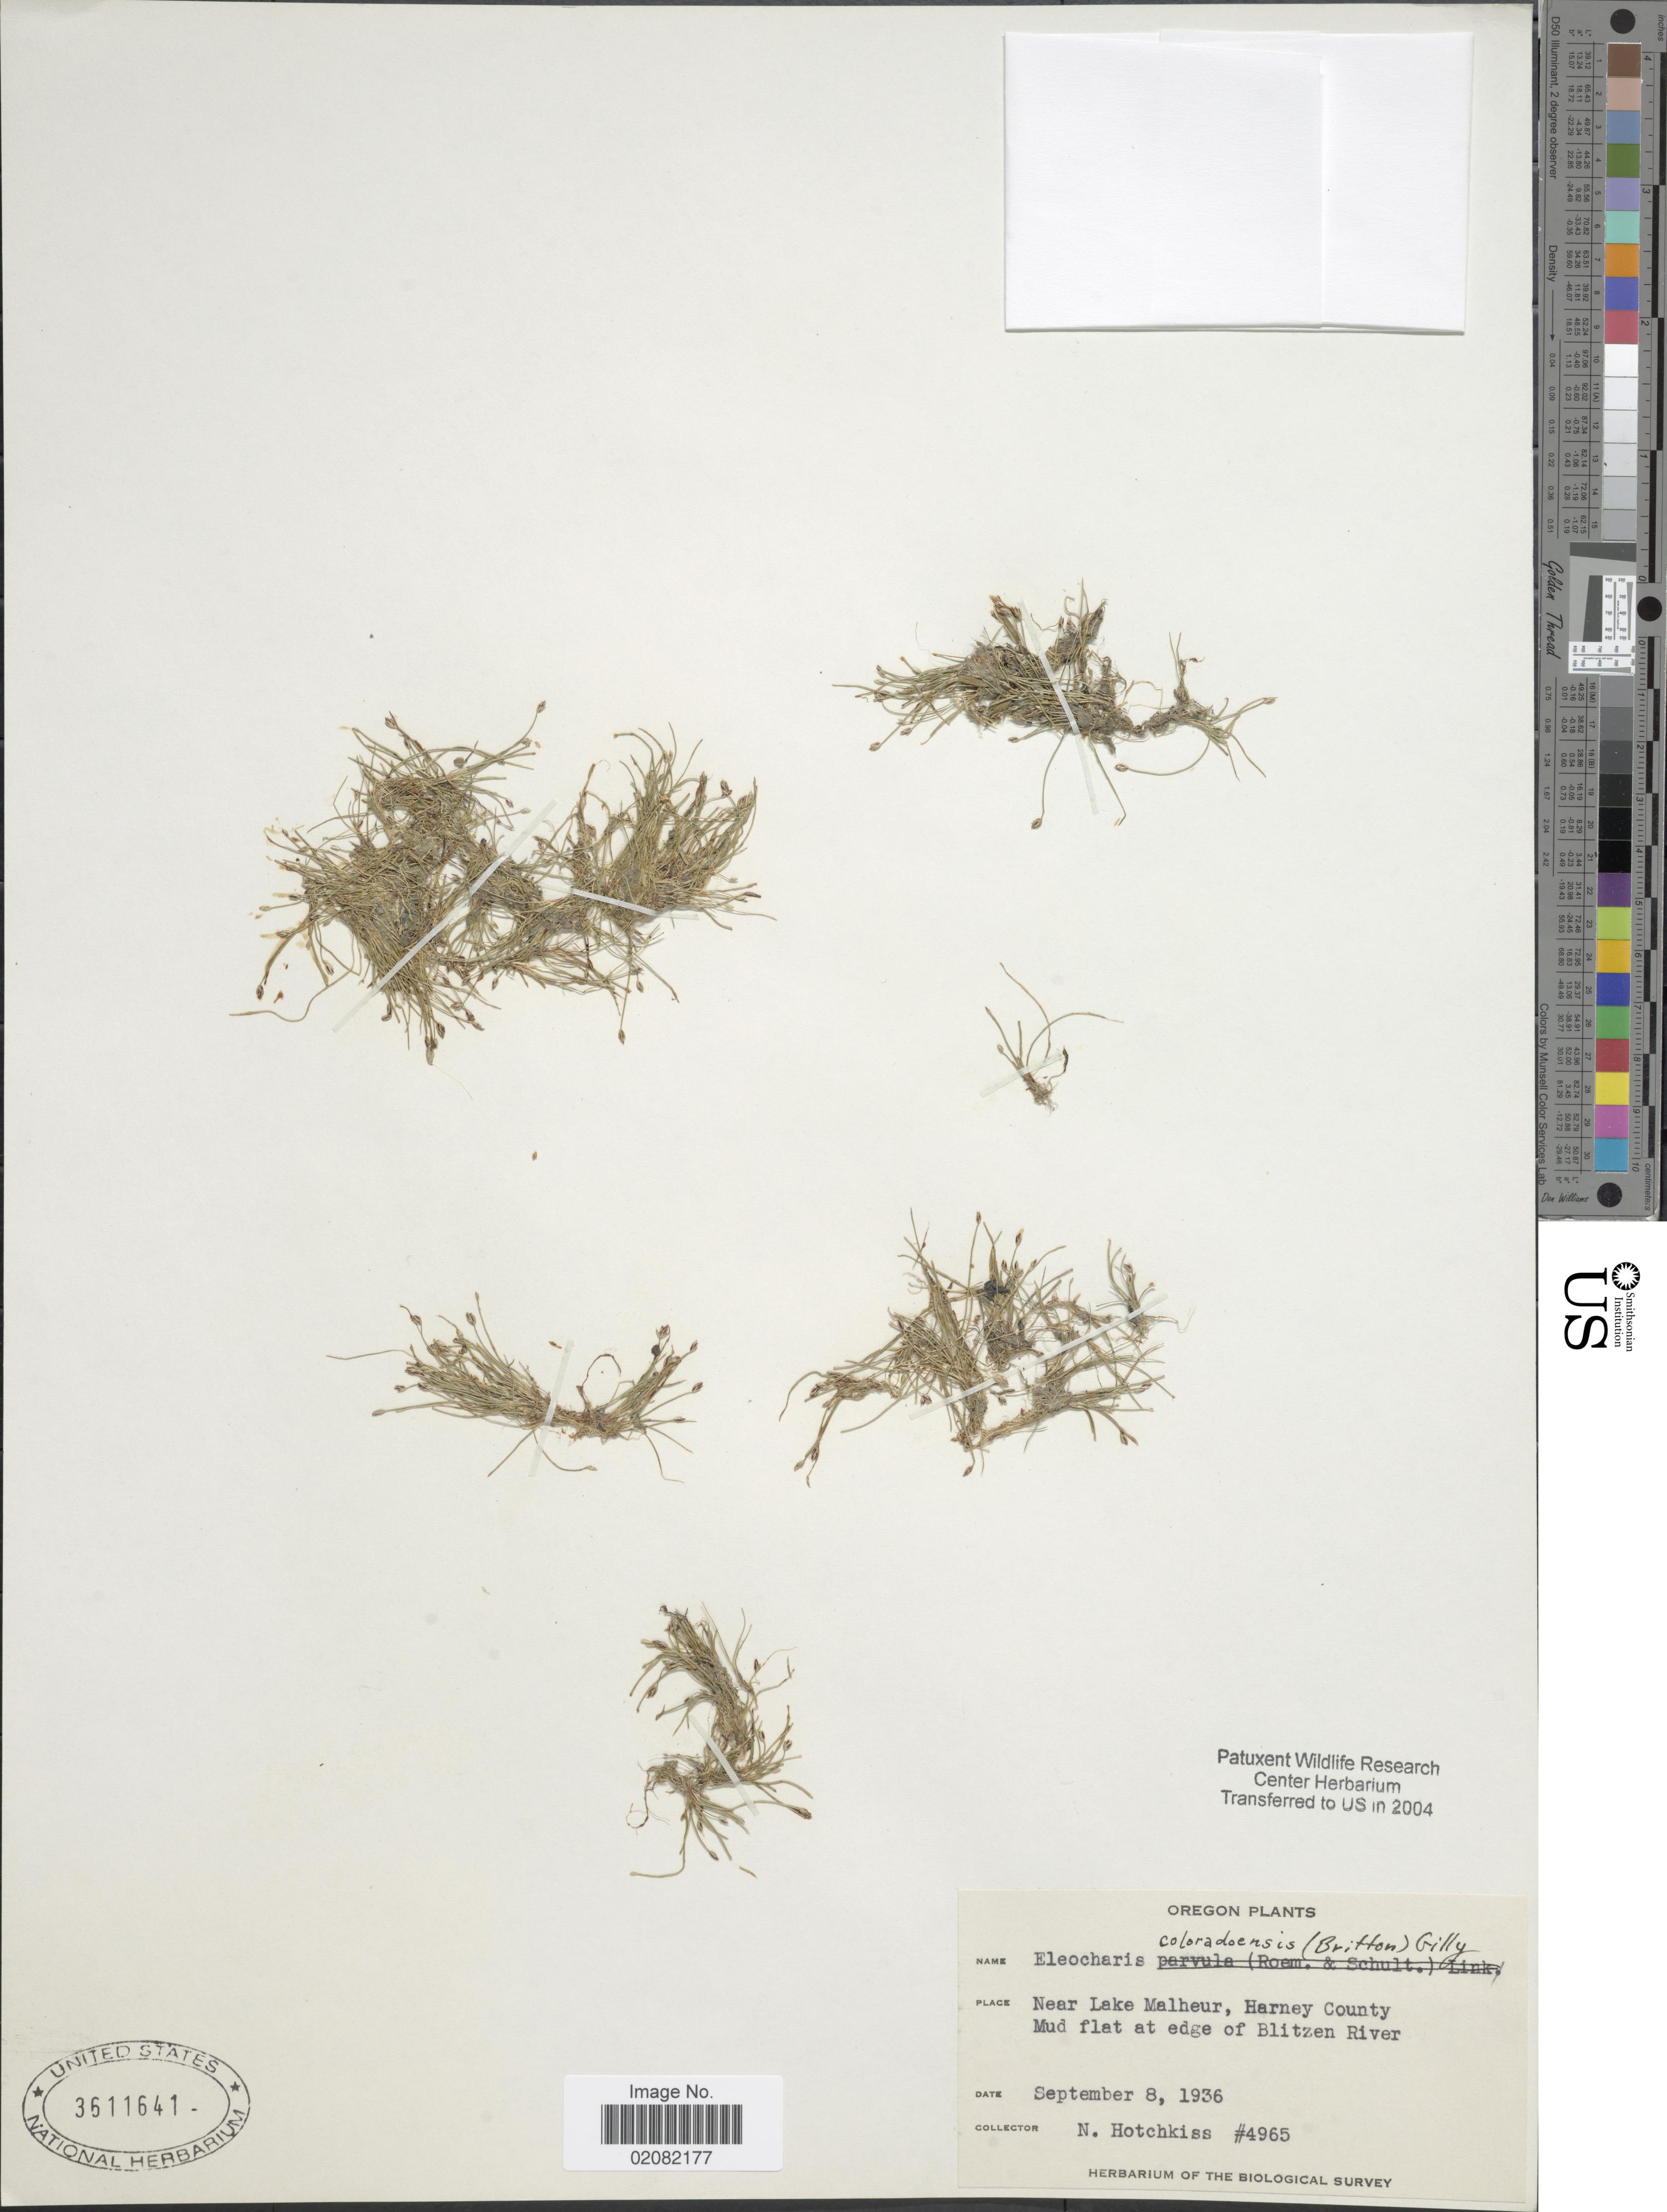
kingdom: Plantae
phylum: Tracheophyta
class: Liliopsida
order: Poales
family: Cyperaceae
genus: Eleocharis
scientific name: Eleocharis coloradoensis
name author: (Britton) Gilly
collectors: N. Hotchkiss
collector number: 4965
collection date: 1936-09-08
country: United States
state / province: Oregon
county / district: Harney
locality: Near Lake Malheur, Harney County, Mud flat at edge of Blitzen River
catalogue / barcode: US 3611641